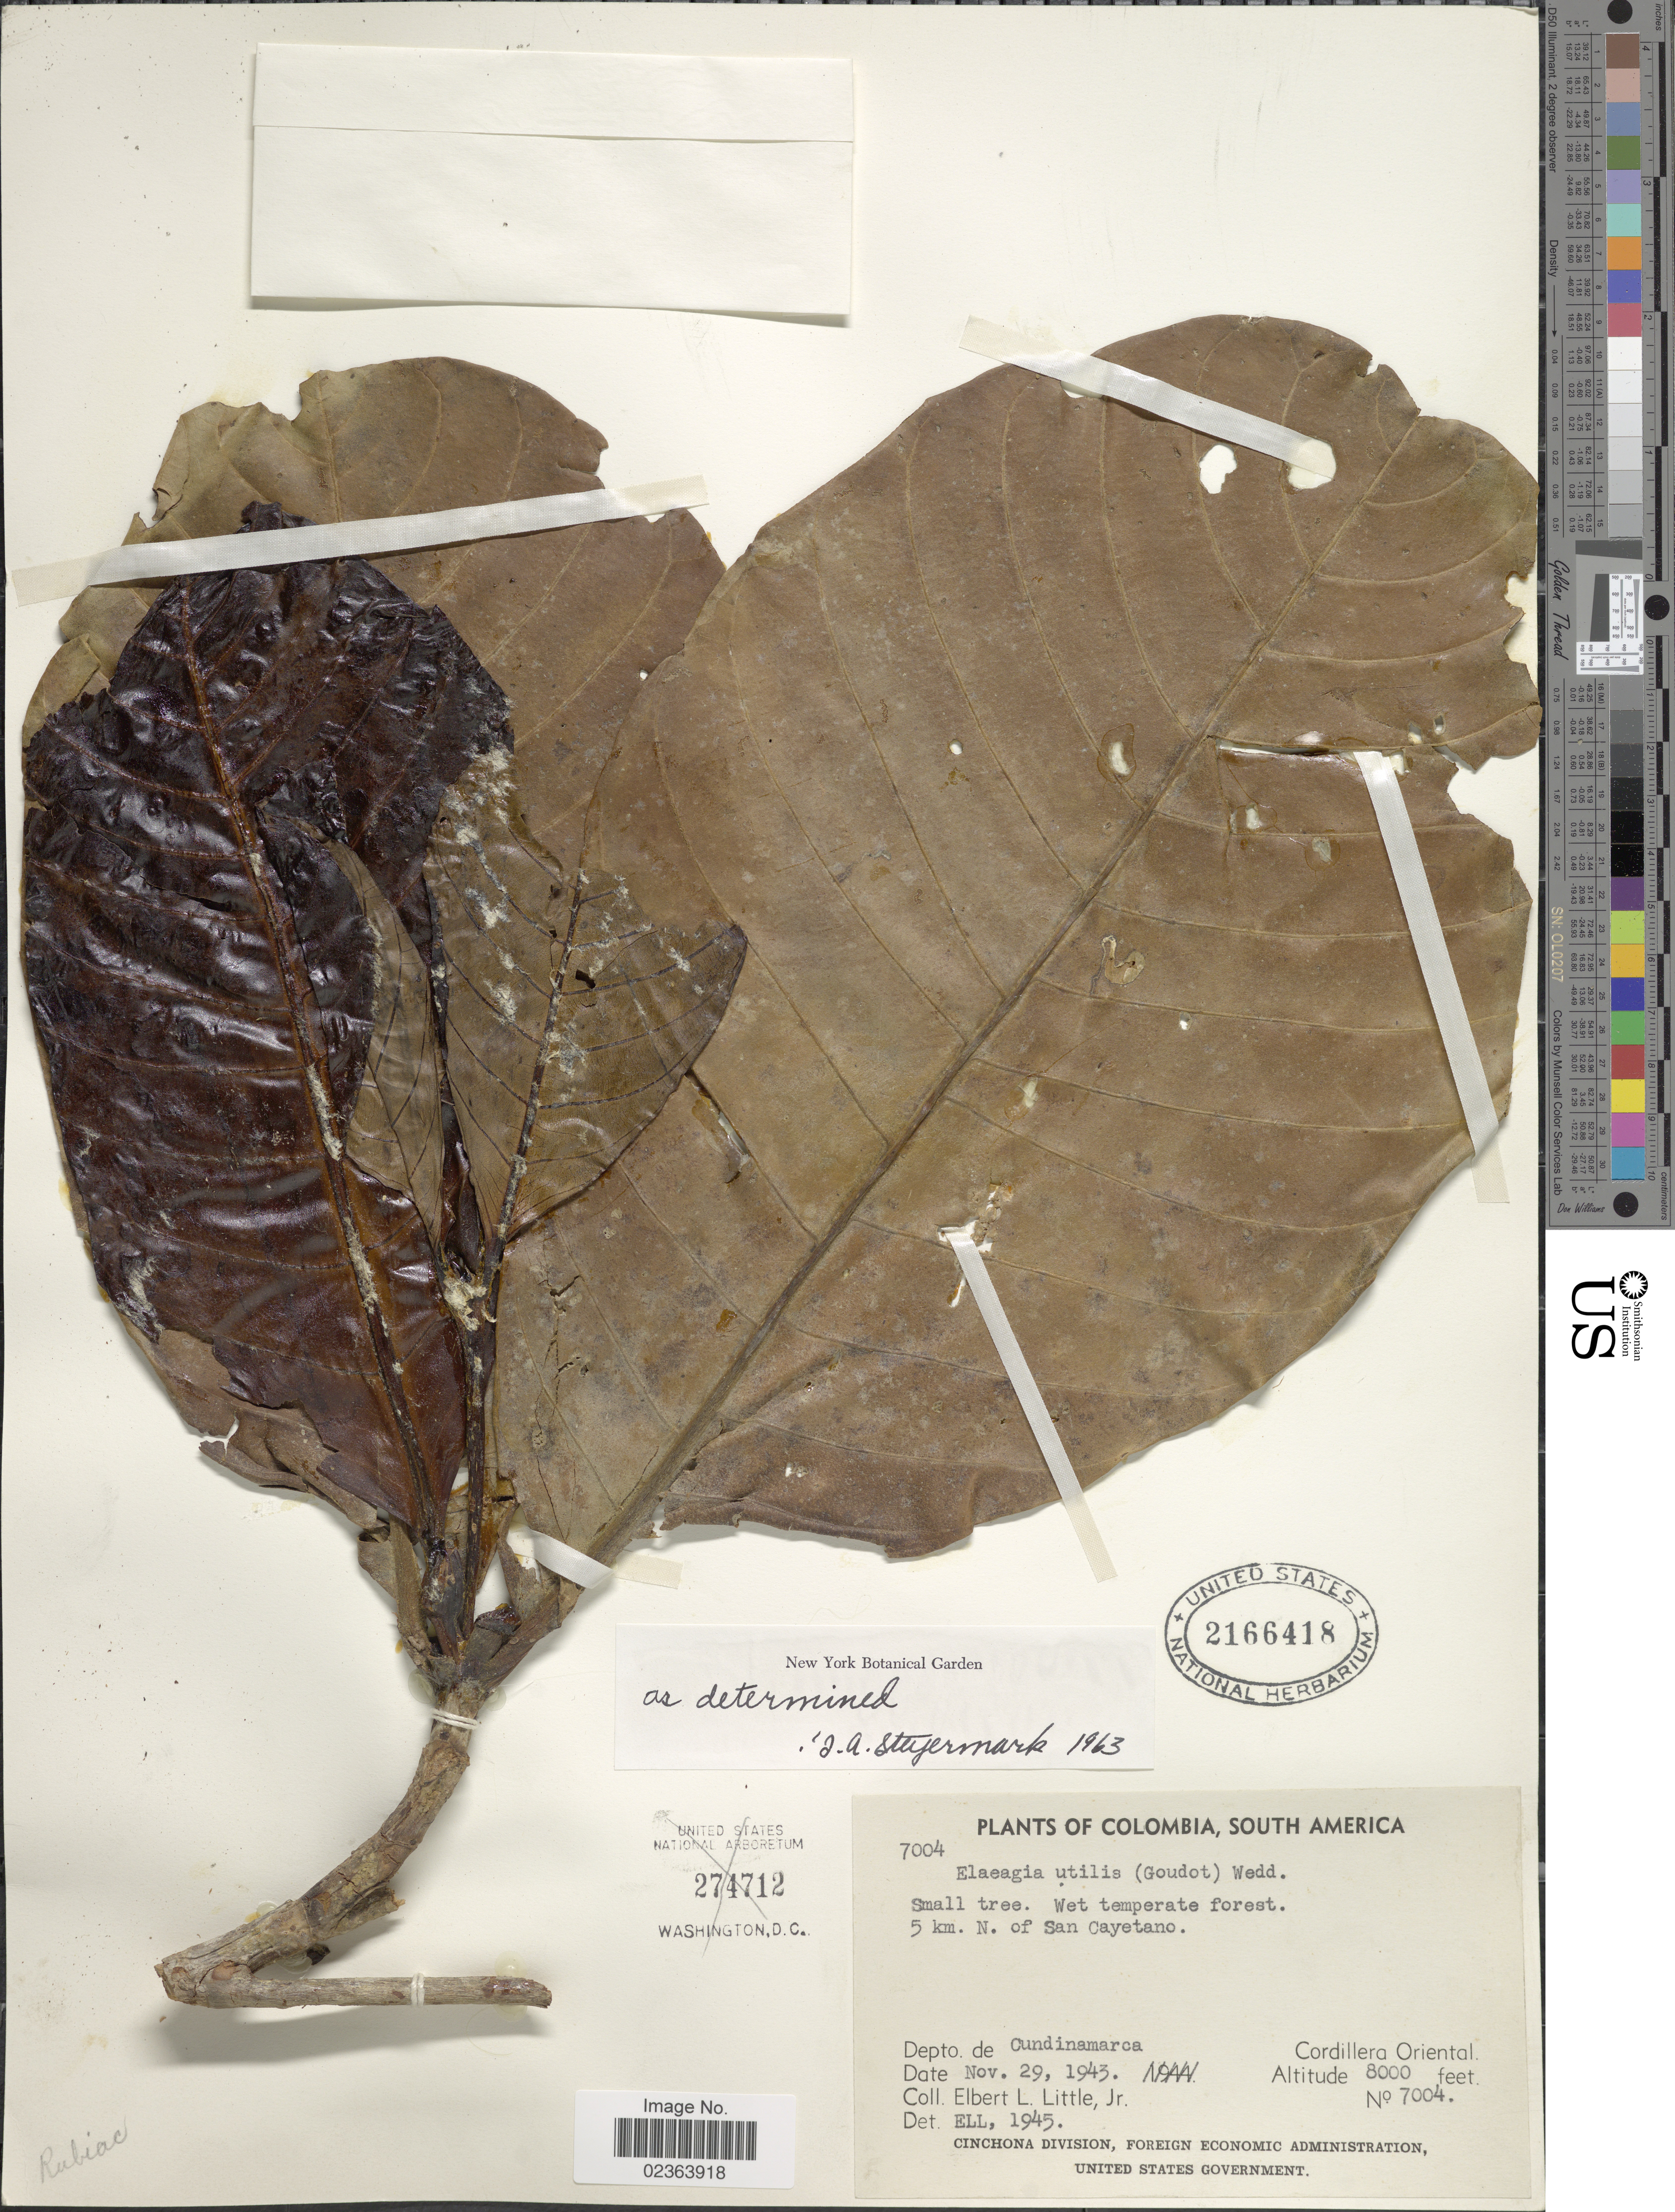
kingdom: Plantae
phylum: Tracheophyta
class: Magnoliopsida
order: Gentianales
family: Rubiaceae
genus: Elaeagia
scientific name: Elaeagia utilis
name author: (Goudot) Wedd.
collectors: E. L. Little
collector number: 7004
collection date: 1943-11-29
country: Colombia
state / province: Cundinamarca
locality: Depto. de Cundinamarca, Cordillera Oriental, 5 km. N. of San Cayetano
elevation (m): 2438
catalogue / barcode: US 2166418